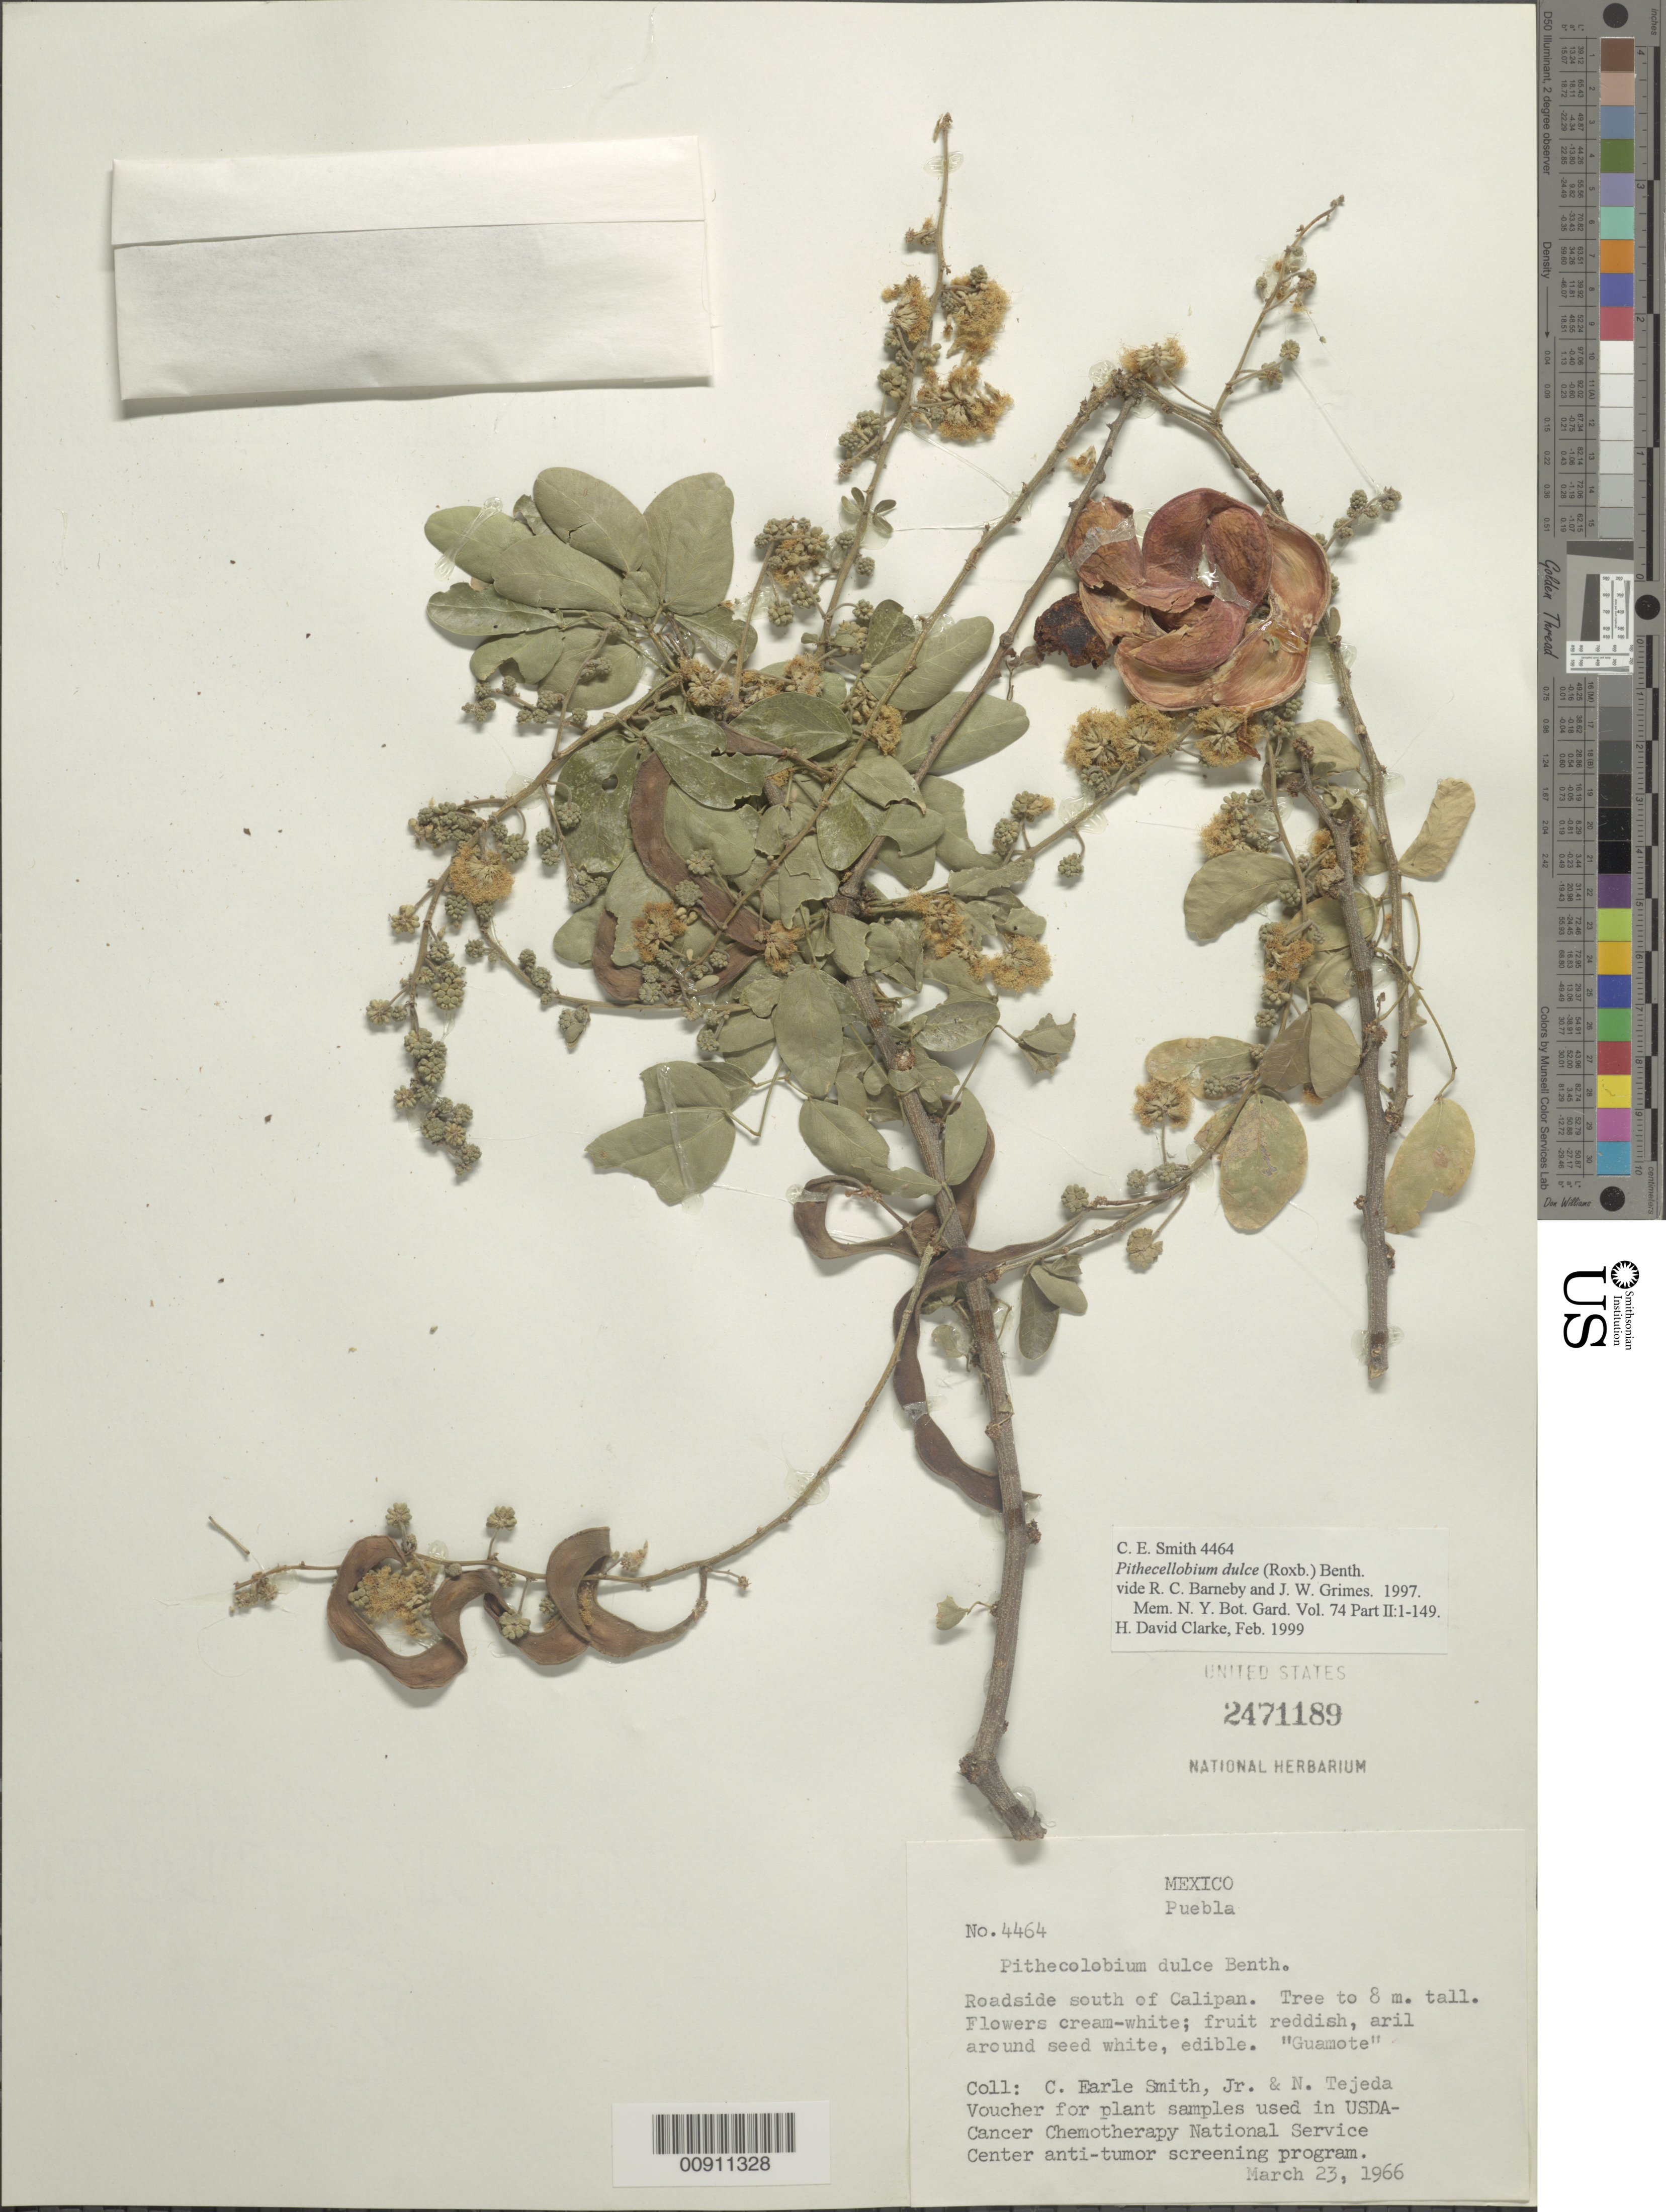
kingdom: Plantae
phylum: Tracheophyta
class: Magnoliopsida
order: Fabales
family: Fabaceae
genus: Pithecellobium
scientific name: Pithecellobium dulce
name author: (Roxb.) Benth.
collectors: C. E. Smith Jr. & N. Tejada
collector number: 4464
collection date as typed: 23 Mar 1966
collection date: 1966-03-23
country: Mexico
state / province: Puebla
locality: Roadside south of Calipan.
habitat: Roadside.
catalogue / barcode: US 2471189